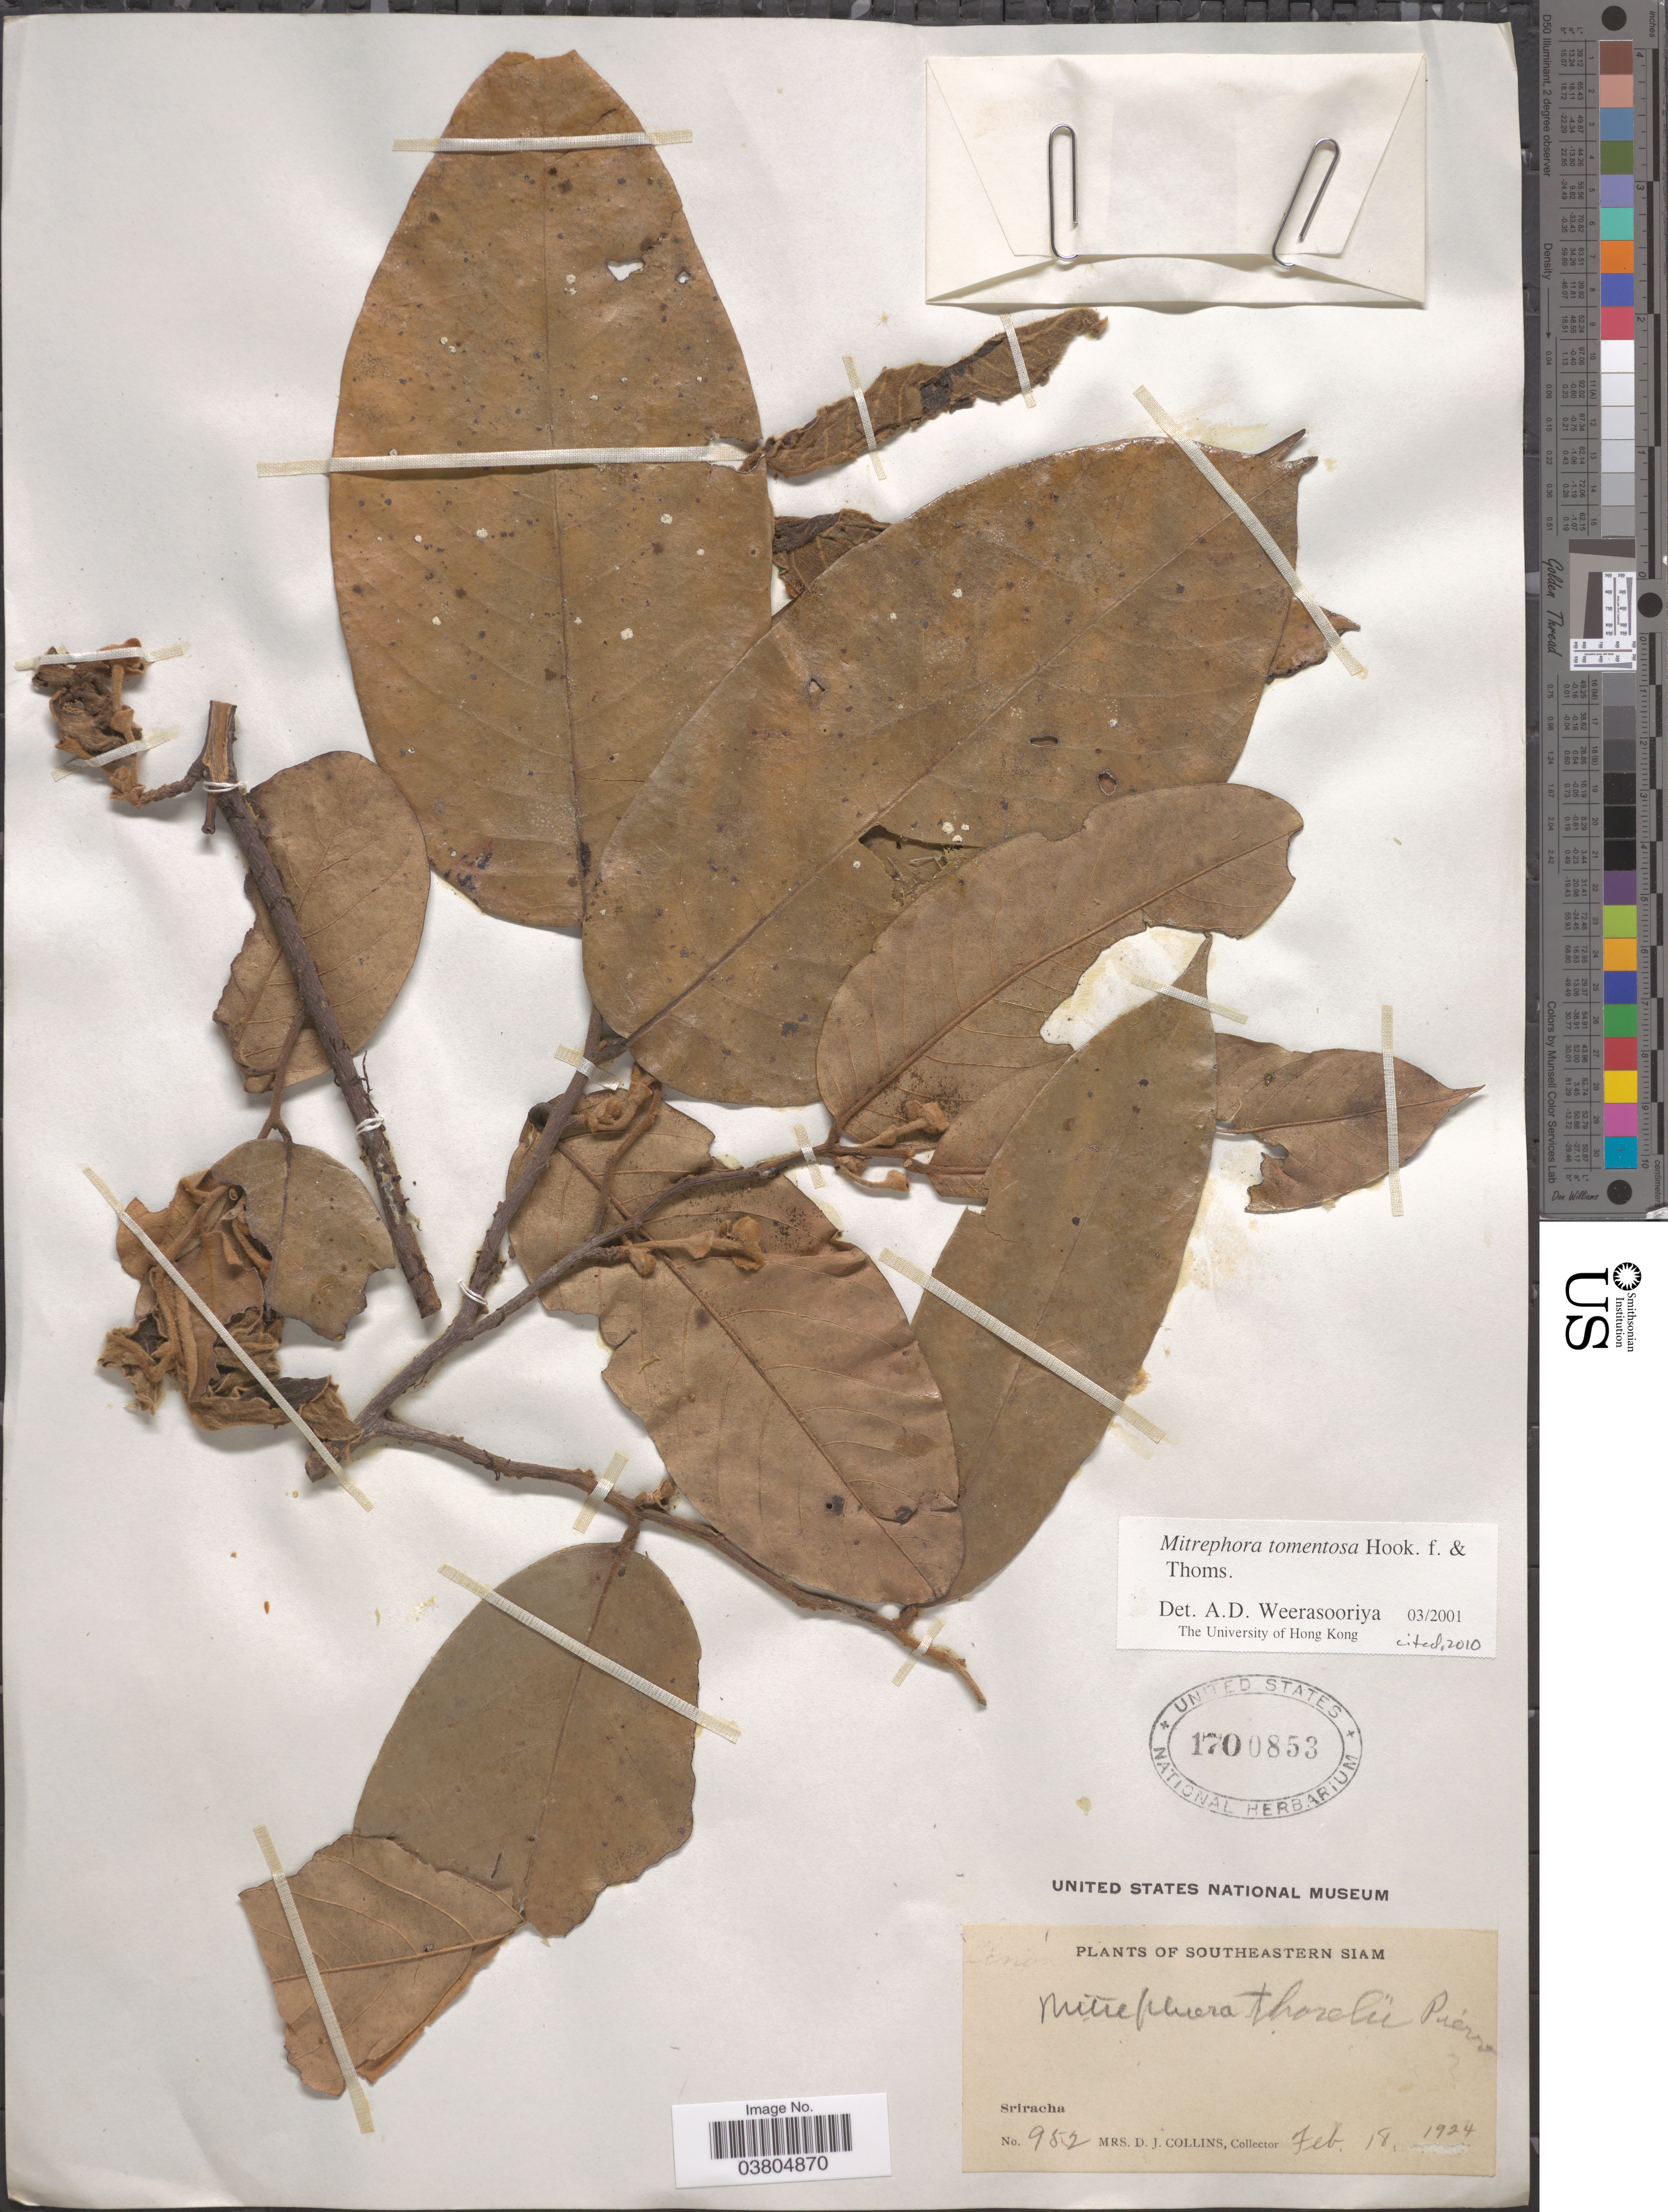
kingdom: Plantae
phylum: Tracheophyta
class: Magnoliopsida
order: Magnoliales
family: Annonaceae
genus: Mitrephora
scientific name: Mitrephora tomentosa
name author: Hook. f. & Thoms.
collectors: Mrs. D. J. Collins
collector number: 952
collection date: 1924-02-18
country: Thailand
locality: Southeastern Siam. Sriracha.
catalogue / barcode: US 1700853